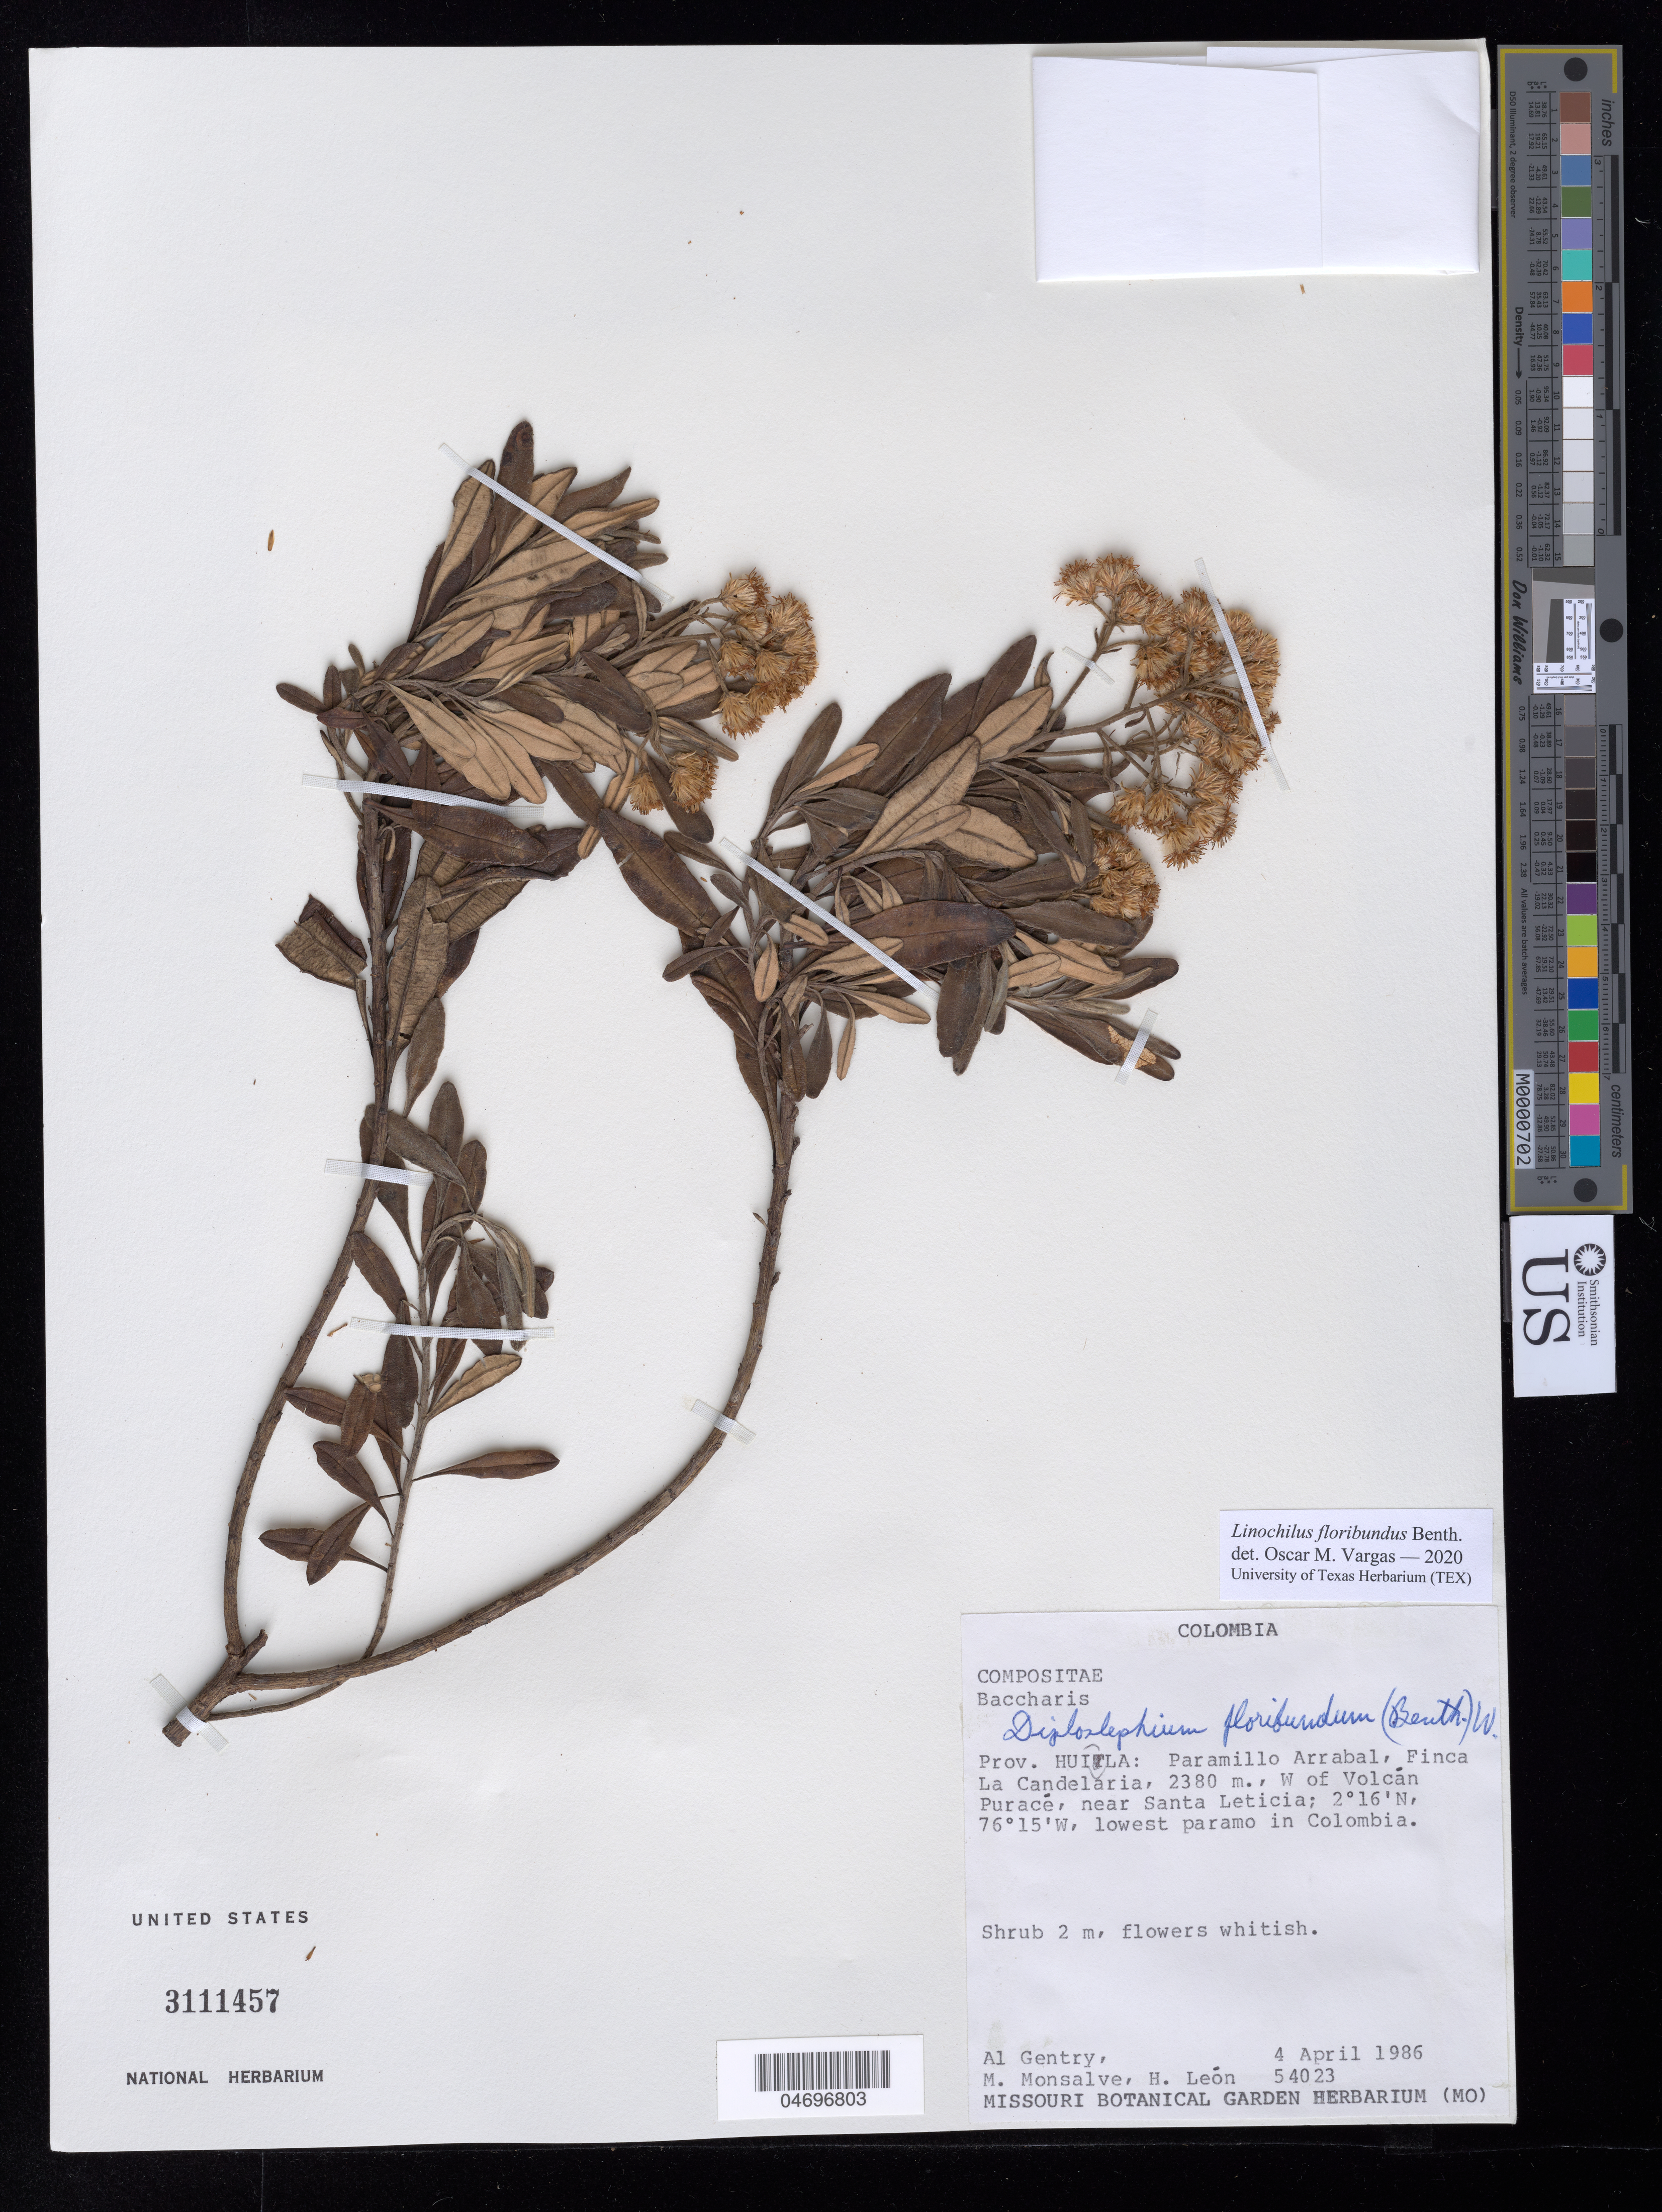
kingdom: Plantae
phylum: Tracheophyta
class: Magnoliopsida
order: Asterales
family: Asteraceae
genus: Linochilus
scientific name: Linochilus floribundus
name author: Benth.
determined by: Vargas, Oscar M.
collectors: A. H. Gentry, M. Monsalve & B. León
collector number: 54023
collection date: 1986-04-04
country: Colombia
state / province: Huila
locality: Páramo Arrabal. Finca La Candelaria, W of Volcán Puracé, near Santa Leticia, lowest Páramo in Colombia.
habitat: Paramo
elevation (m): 2380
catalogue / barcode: US 3111457